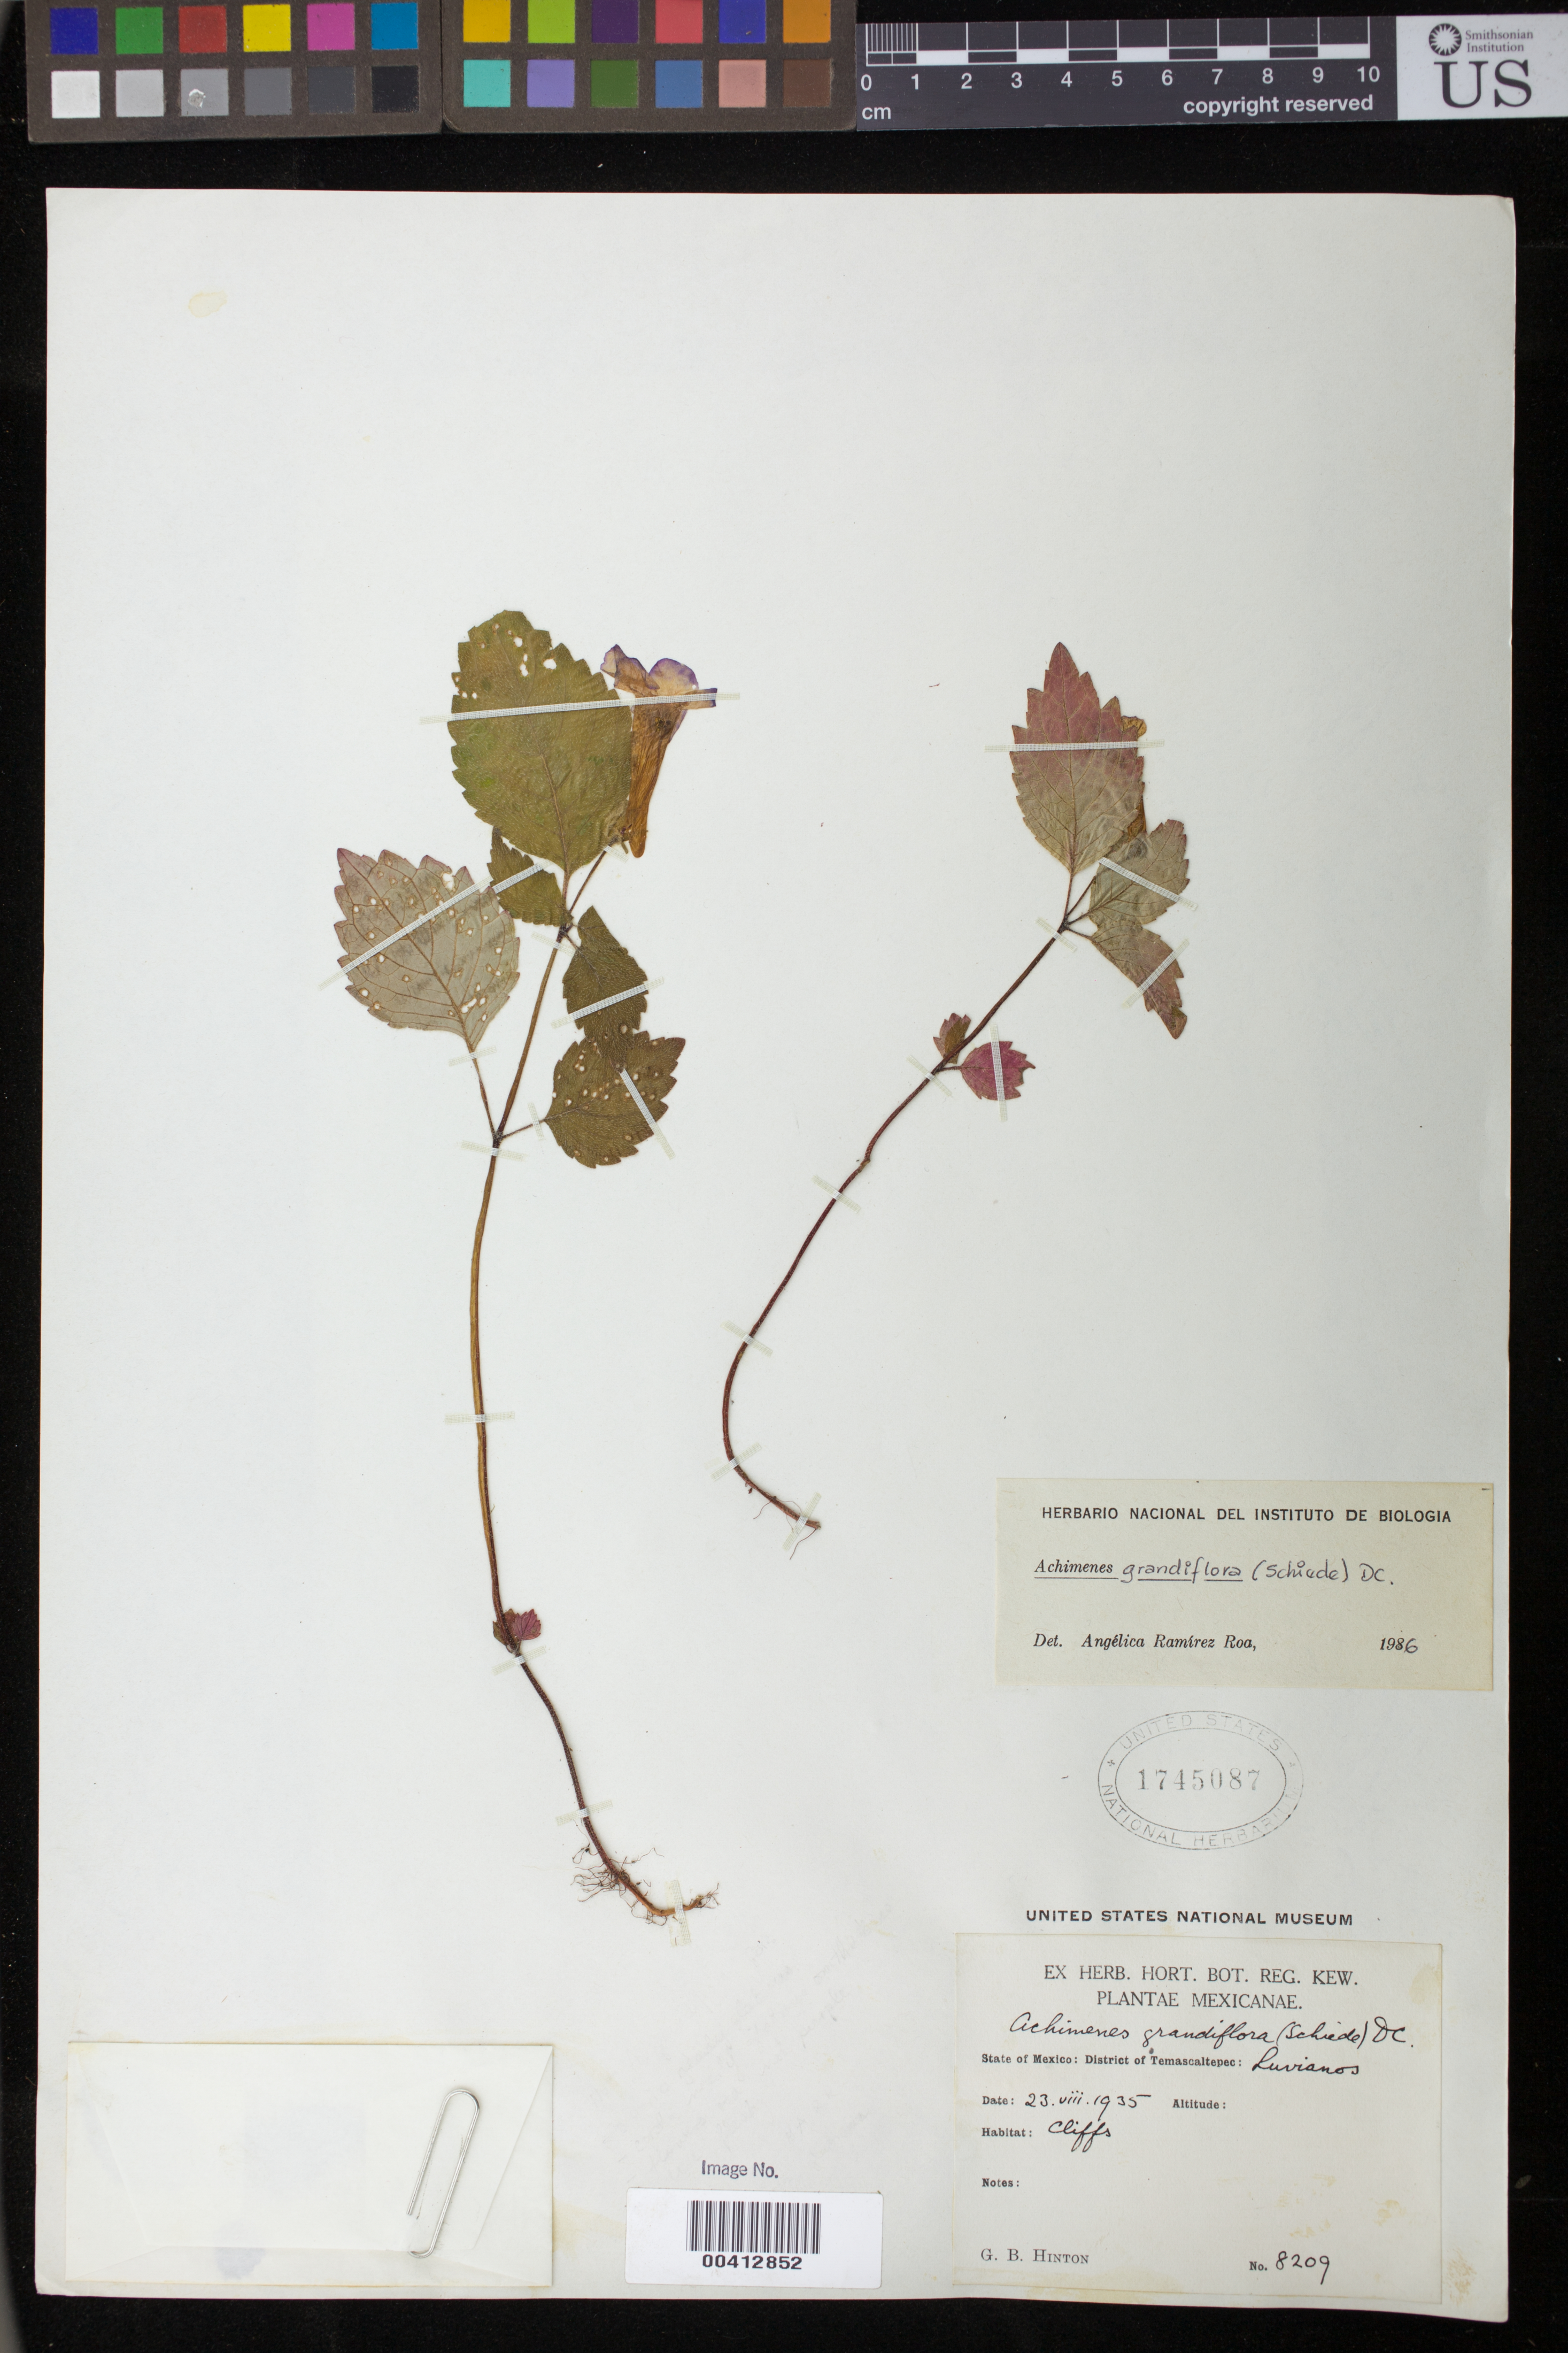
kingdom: Plantae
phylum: Tracheophyta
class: Magnoliopsida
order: Lamiales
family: Gesneriaceae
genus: Achimenes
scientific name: Achimenes patens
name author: Benth.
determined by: Skog, Laurence E.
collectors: G. B. Hinton & et al.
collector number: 8209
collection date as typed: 23 Aug 1935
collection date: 1935-08-23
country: Mexico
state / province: México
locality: Dist. of Temascaltepec: Luvianos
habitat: Cliffs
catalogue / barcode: US 1745087